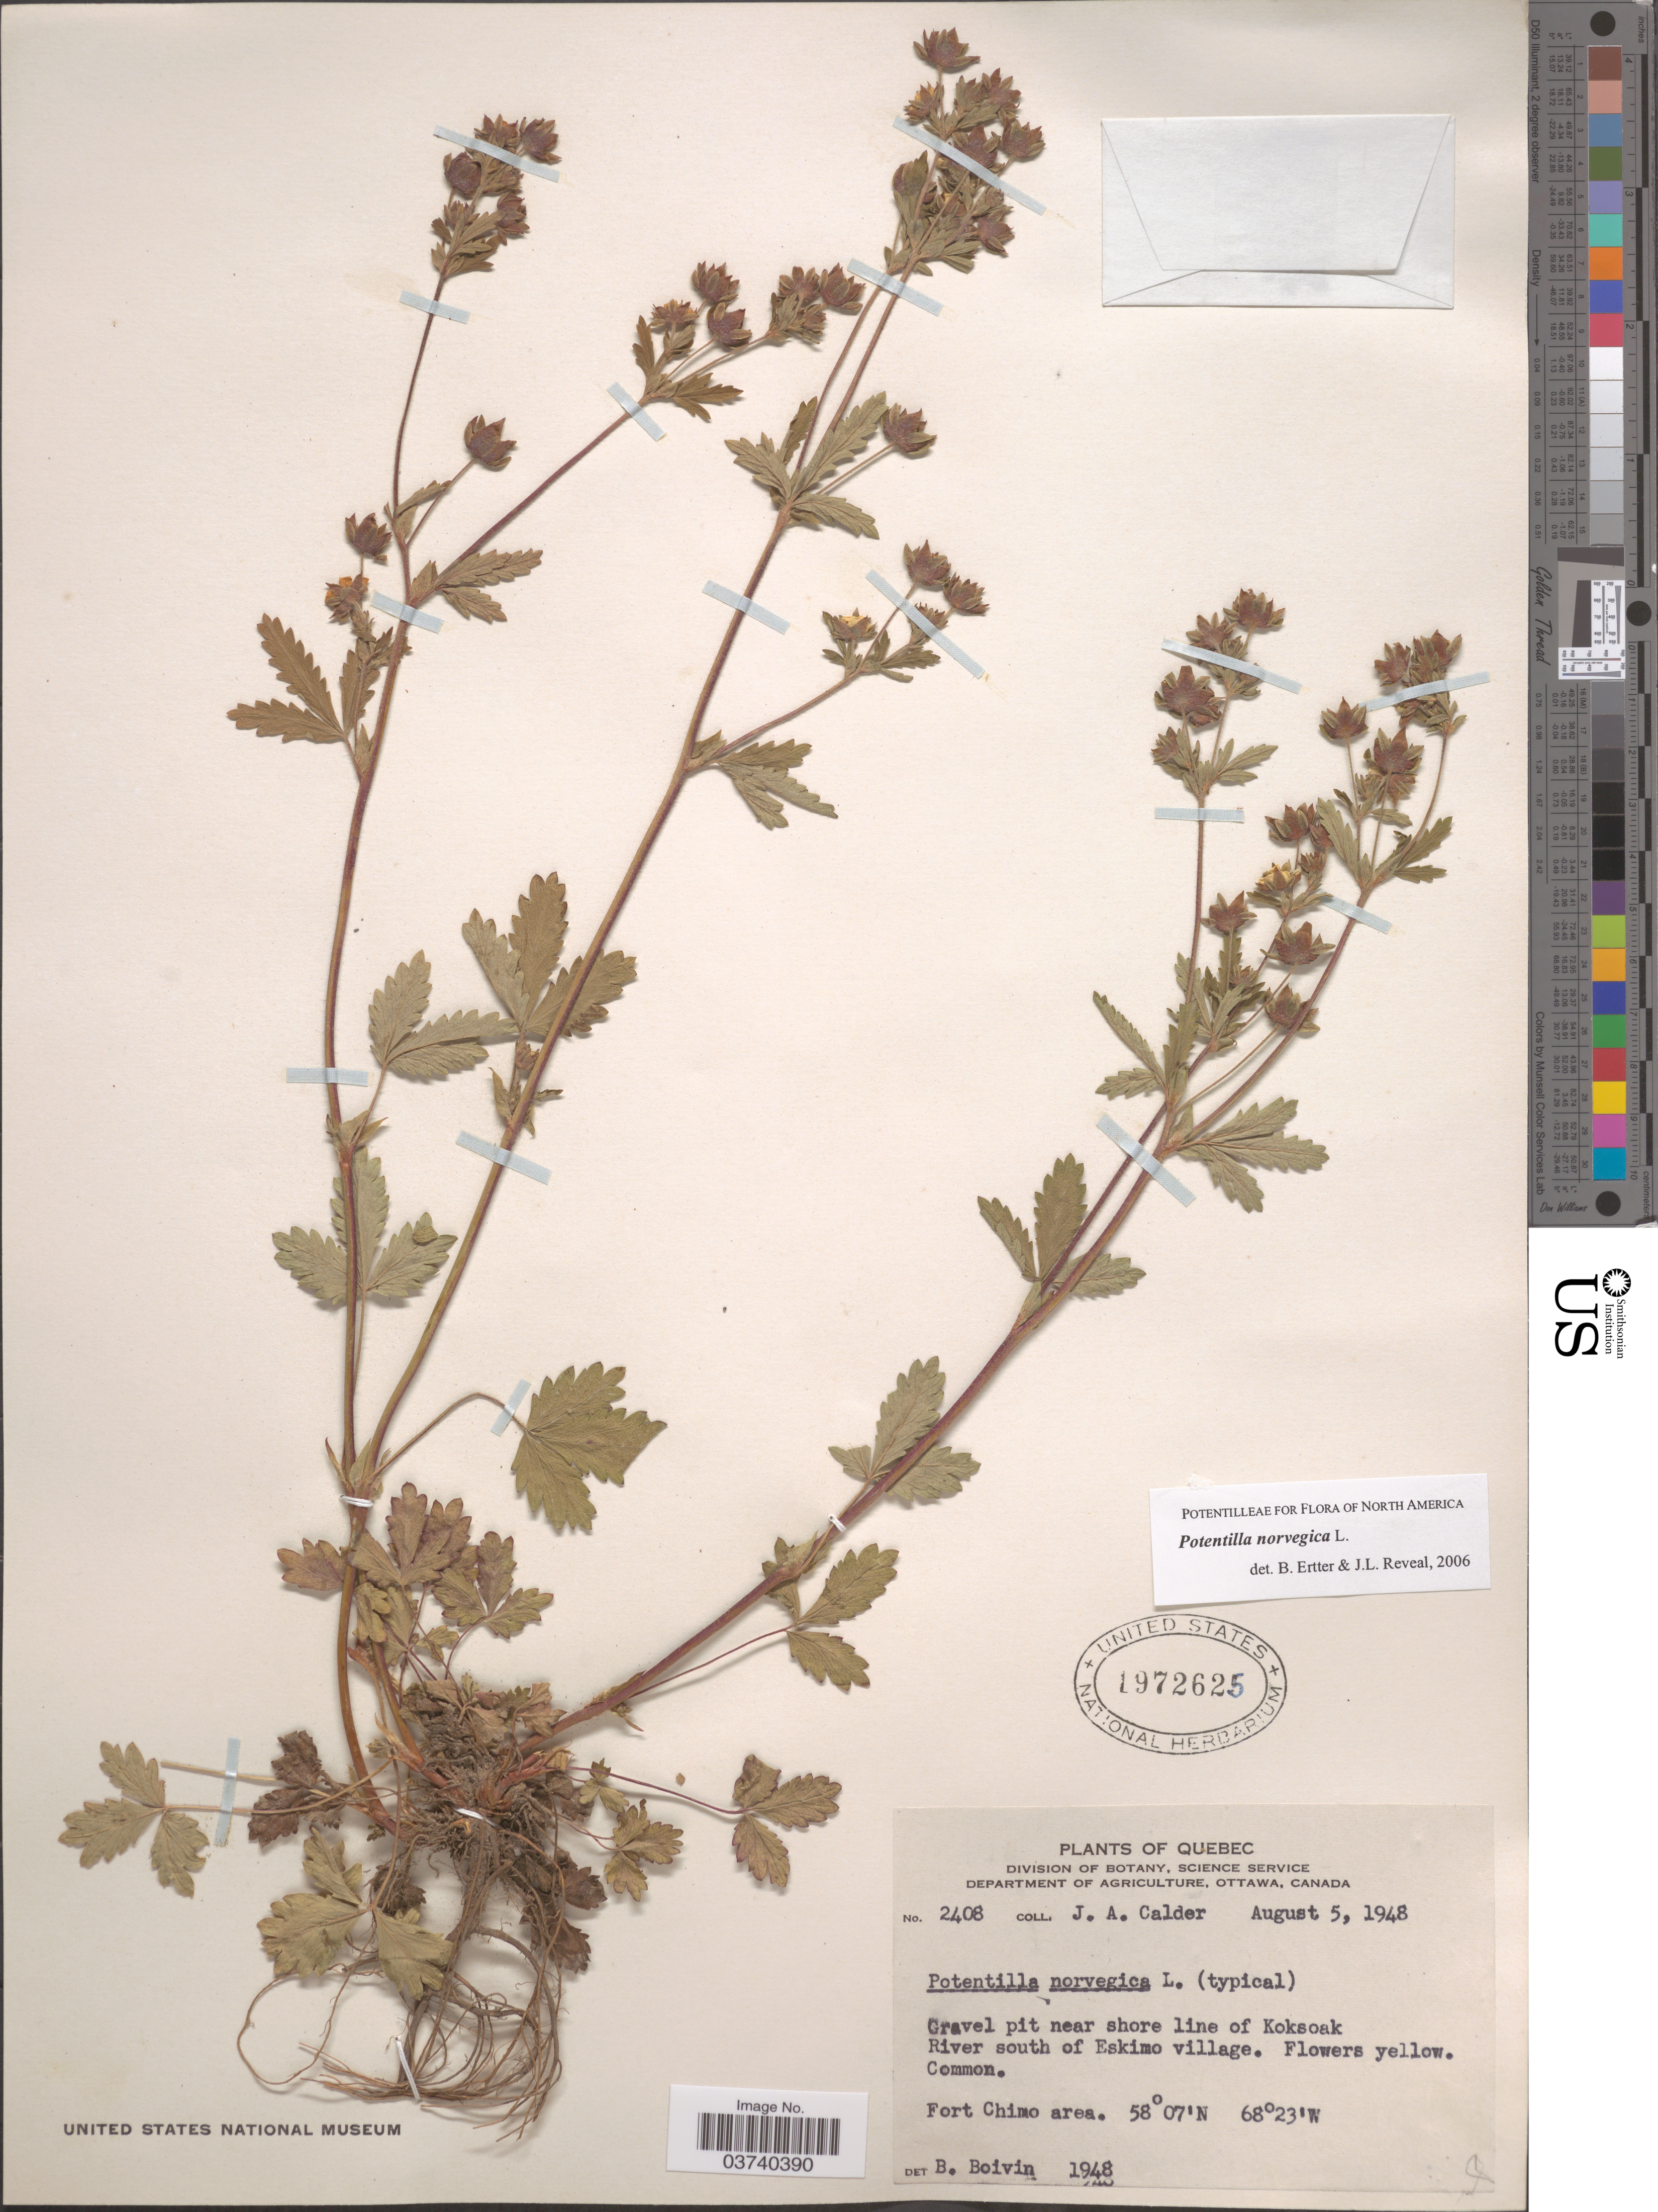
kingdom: Plantae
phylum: Tracheophyta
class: Magnoliopsida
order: Rosales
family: Rosaceae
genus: Potentilla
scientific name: Potentilla norvegica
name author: L.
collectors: J. A. Calder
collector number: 2408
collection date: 1948-08-05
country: Canada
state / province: Quebec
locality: Gravel pit near shore line of Koksoak River south of Eskimo village. Fort Chimo area.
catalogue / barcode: US 1972625